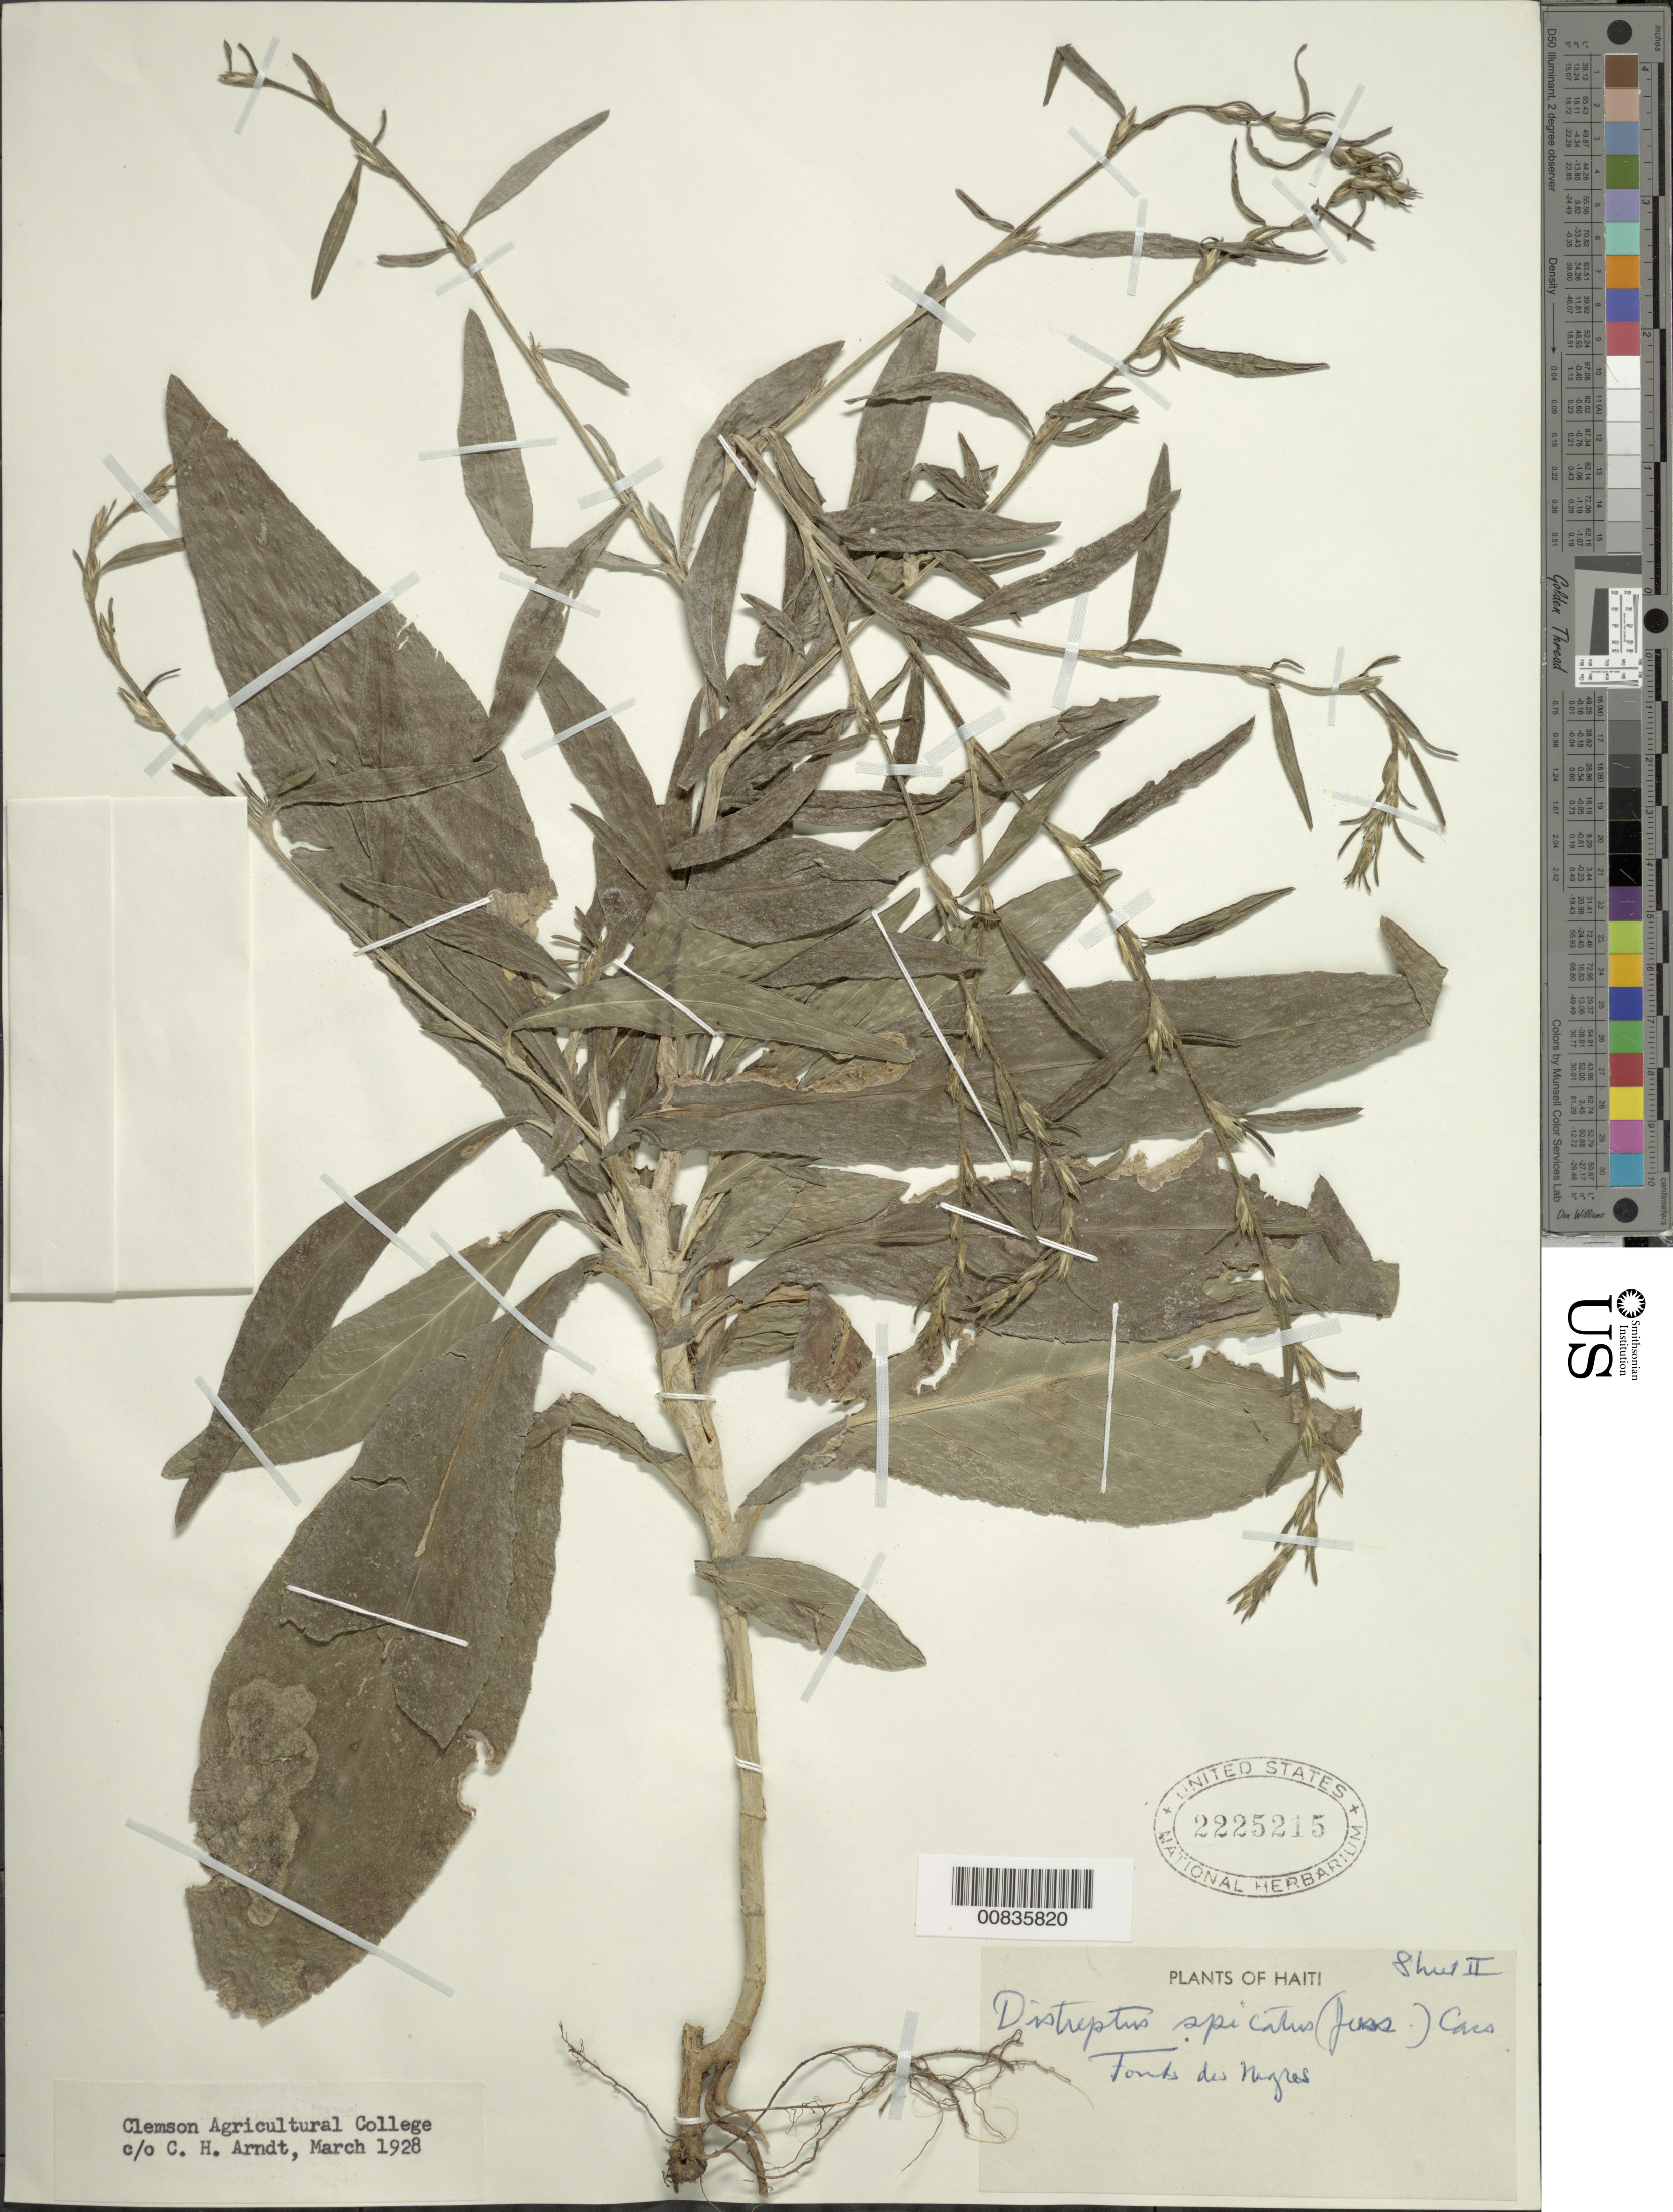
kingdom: Plantae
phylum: Tracheophyta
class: Magnoliopsida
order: Asterales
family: Asteraceae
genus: Pseudelephantopus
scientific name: Pseudelephantopus spicatus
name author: (Juss. ex Aubl.) C.F. Baker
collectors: C. Arndt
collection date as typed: Mar 1928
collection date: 1928-03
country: Haiti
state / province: Sud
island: Hispaniola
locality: Fond des Negres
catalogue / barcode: US 2225215